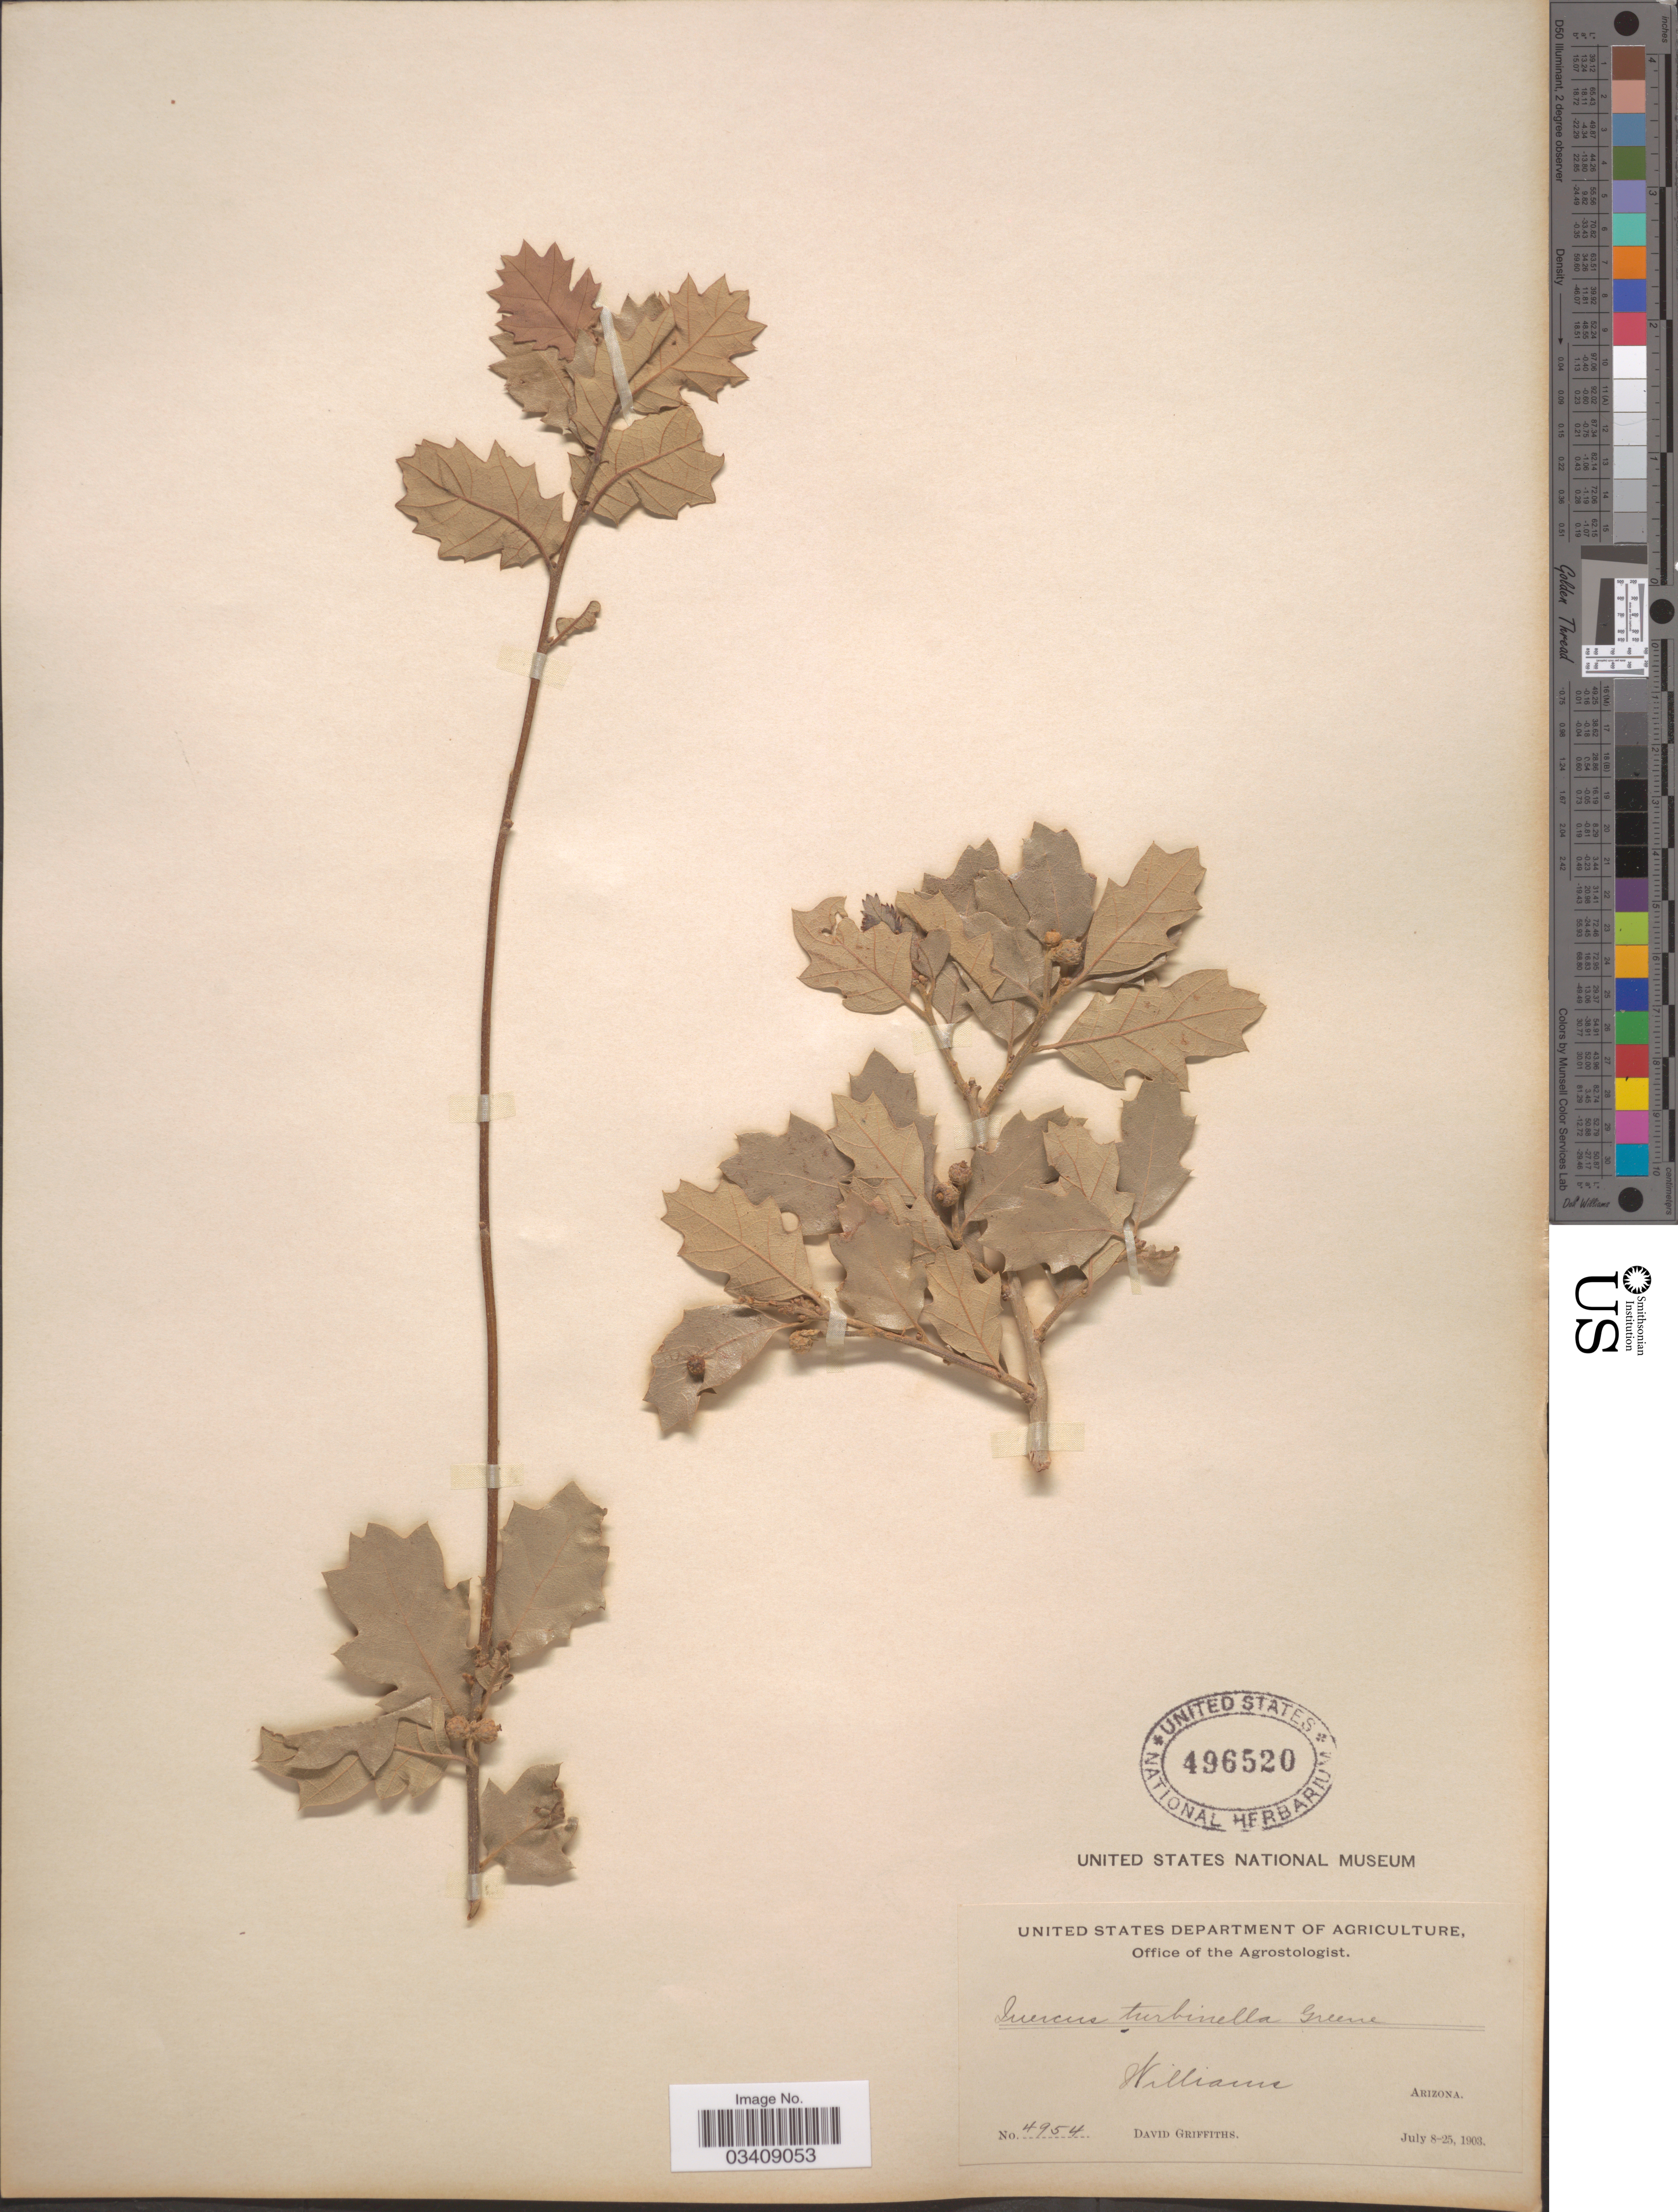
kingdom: Plantae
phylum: Tracheophyta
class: Magnoliopsida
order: Fagales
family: Fagaceae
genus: Quercus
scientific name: Quercus turbinella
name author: Greene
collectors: D. Griffiths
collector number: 4954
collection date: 1903-07-08/1903-07-25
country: United States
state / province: Arizona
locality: Williams.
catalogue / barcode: US 496520